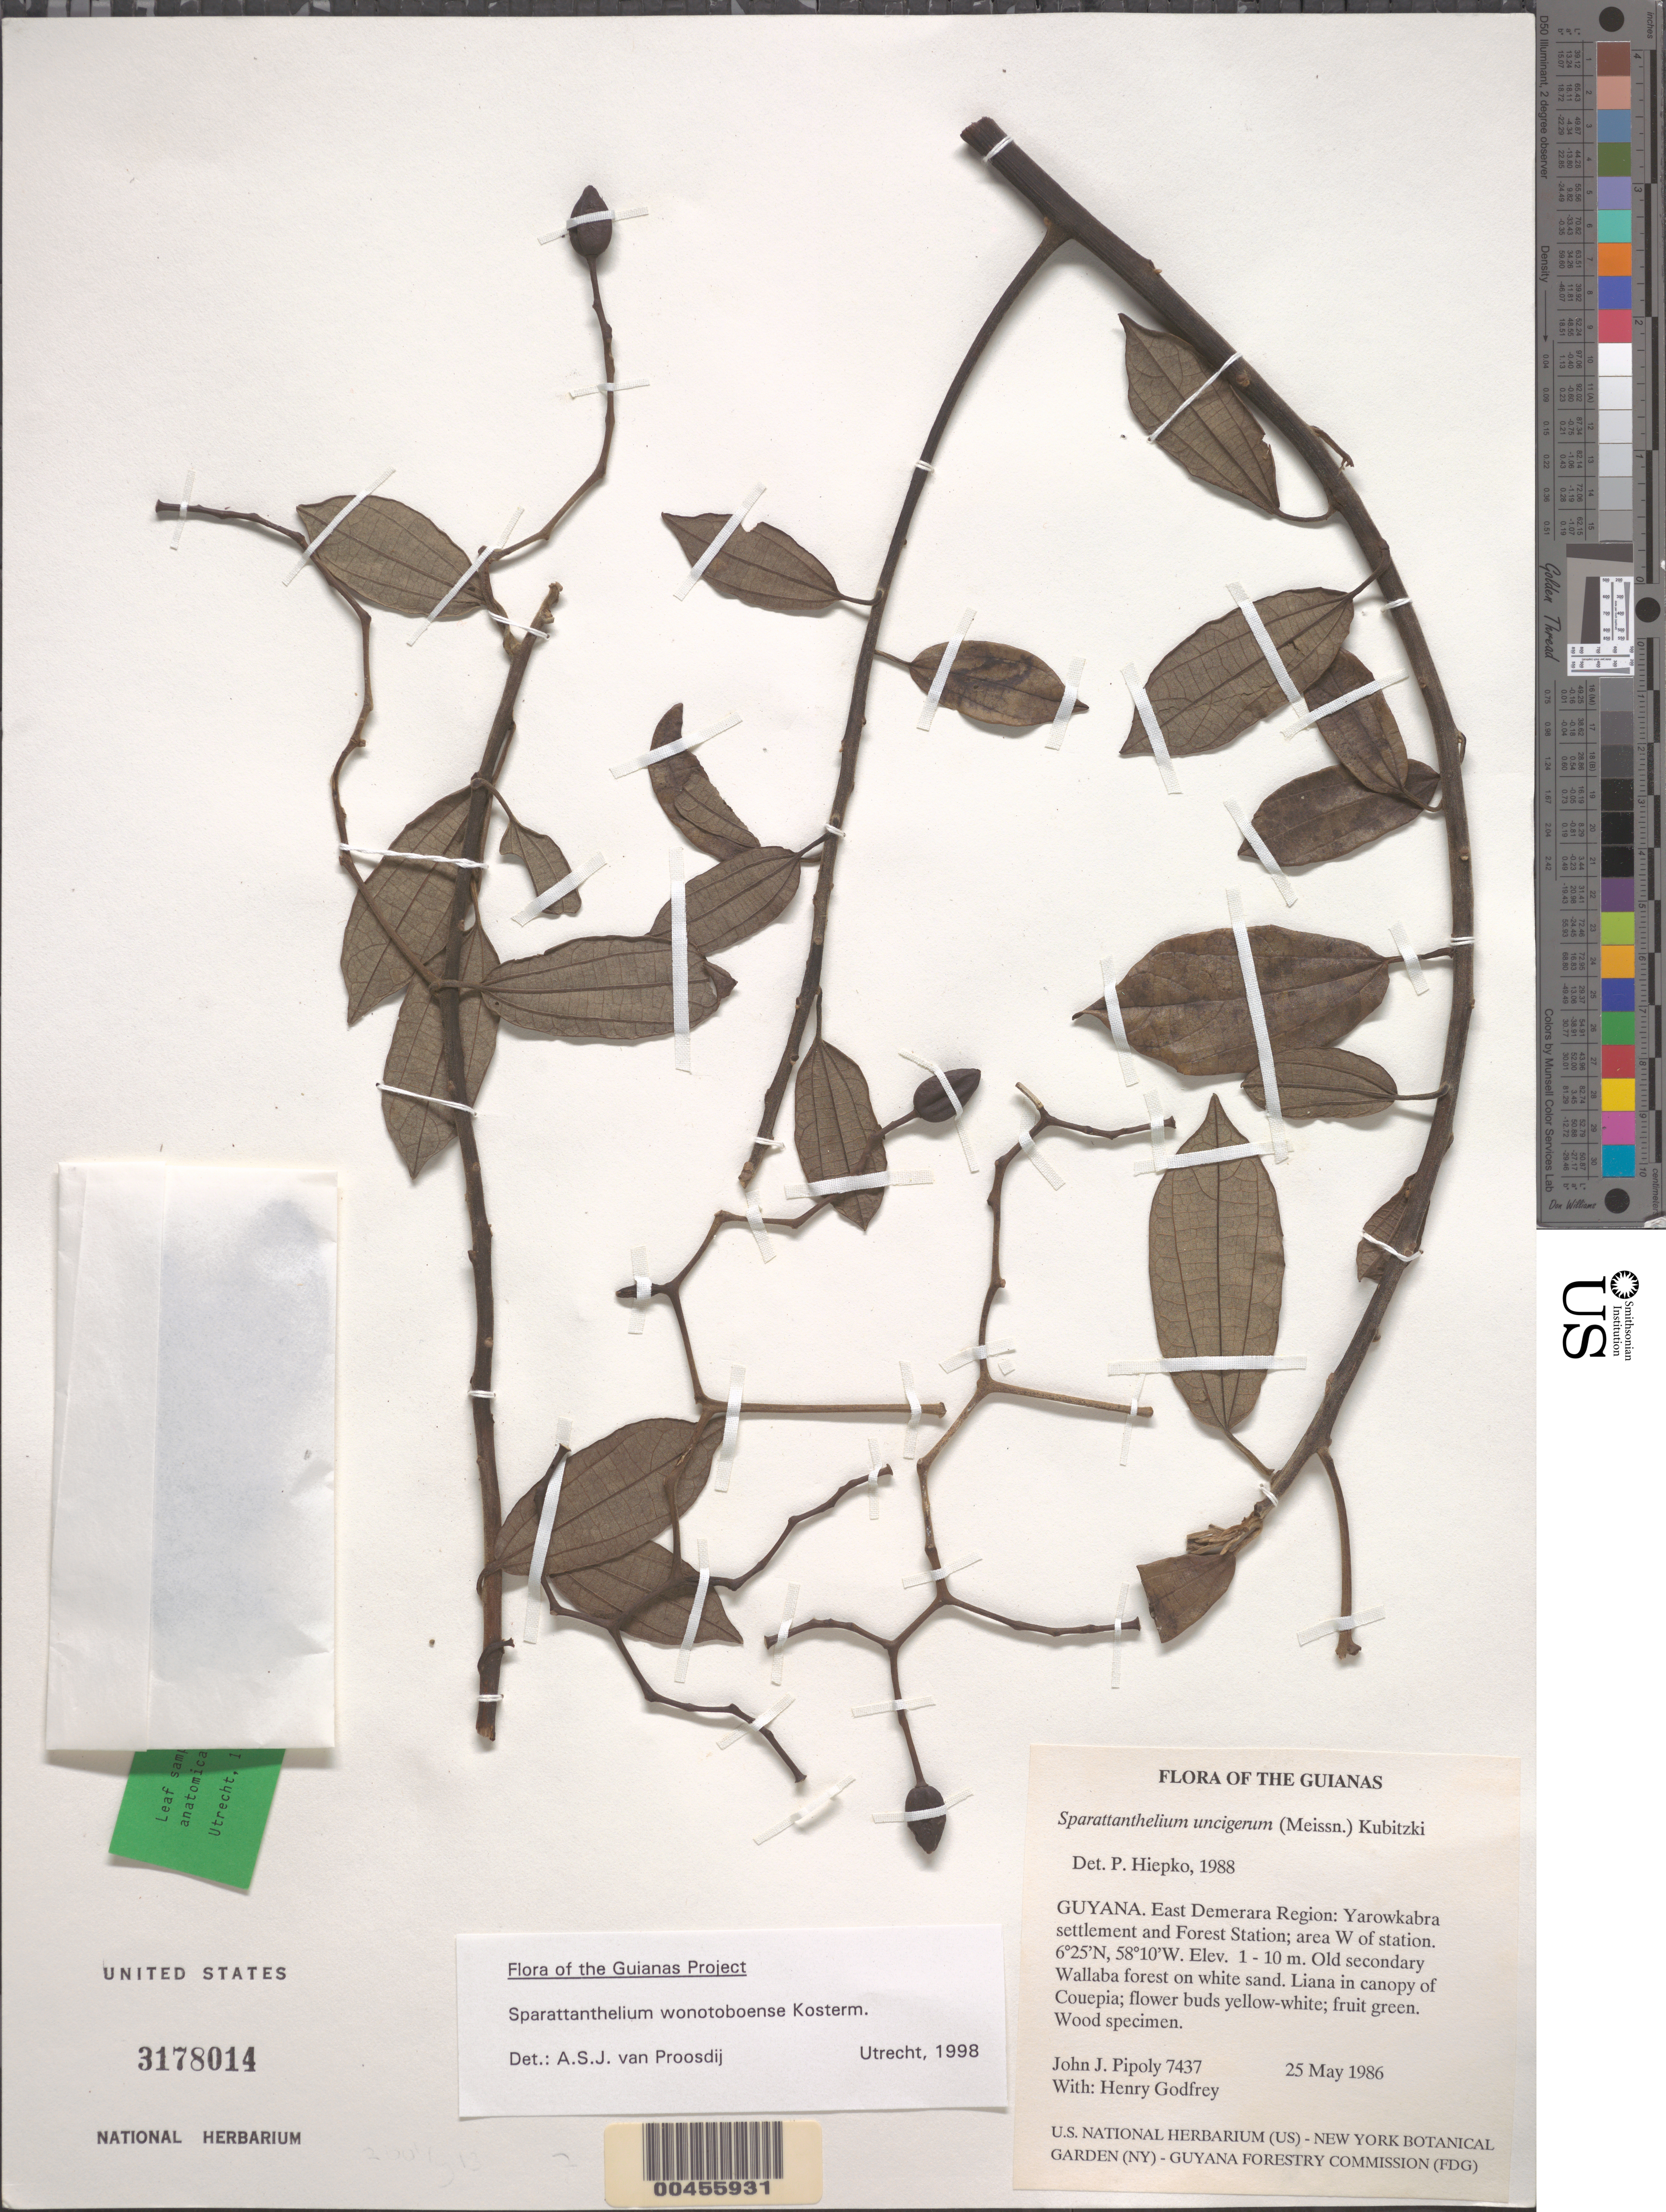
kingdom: Plantae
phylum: Tracheophyta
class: Magnoliopsida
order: Laurales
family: Hernandiaceae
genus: Sparattanthelium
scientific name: Sparattanthelium wonotoboense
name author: Kosterm.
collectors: J. J. Pipoly & H. Godfrey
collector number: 7437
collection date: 1986-05-25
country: Guyana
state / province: Demerara-Mahaica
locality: The Guianas. East Demerara Region: Yarowkabra settlement and Forest Station; area W of station. Old secondary Wallaba forest on white sand. Liana in canopy of Couepia.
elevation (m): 1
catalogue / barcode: US 3178014